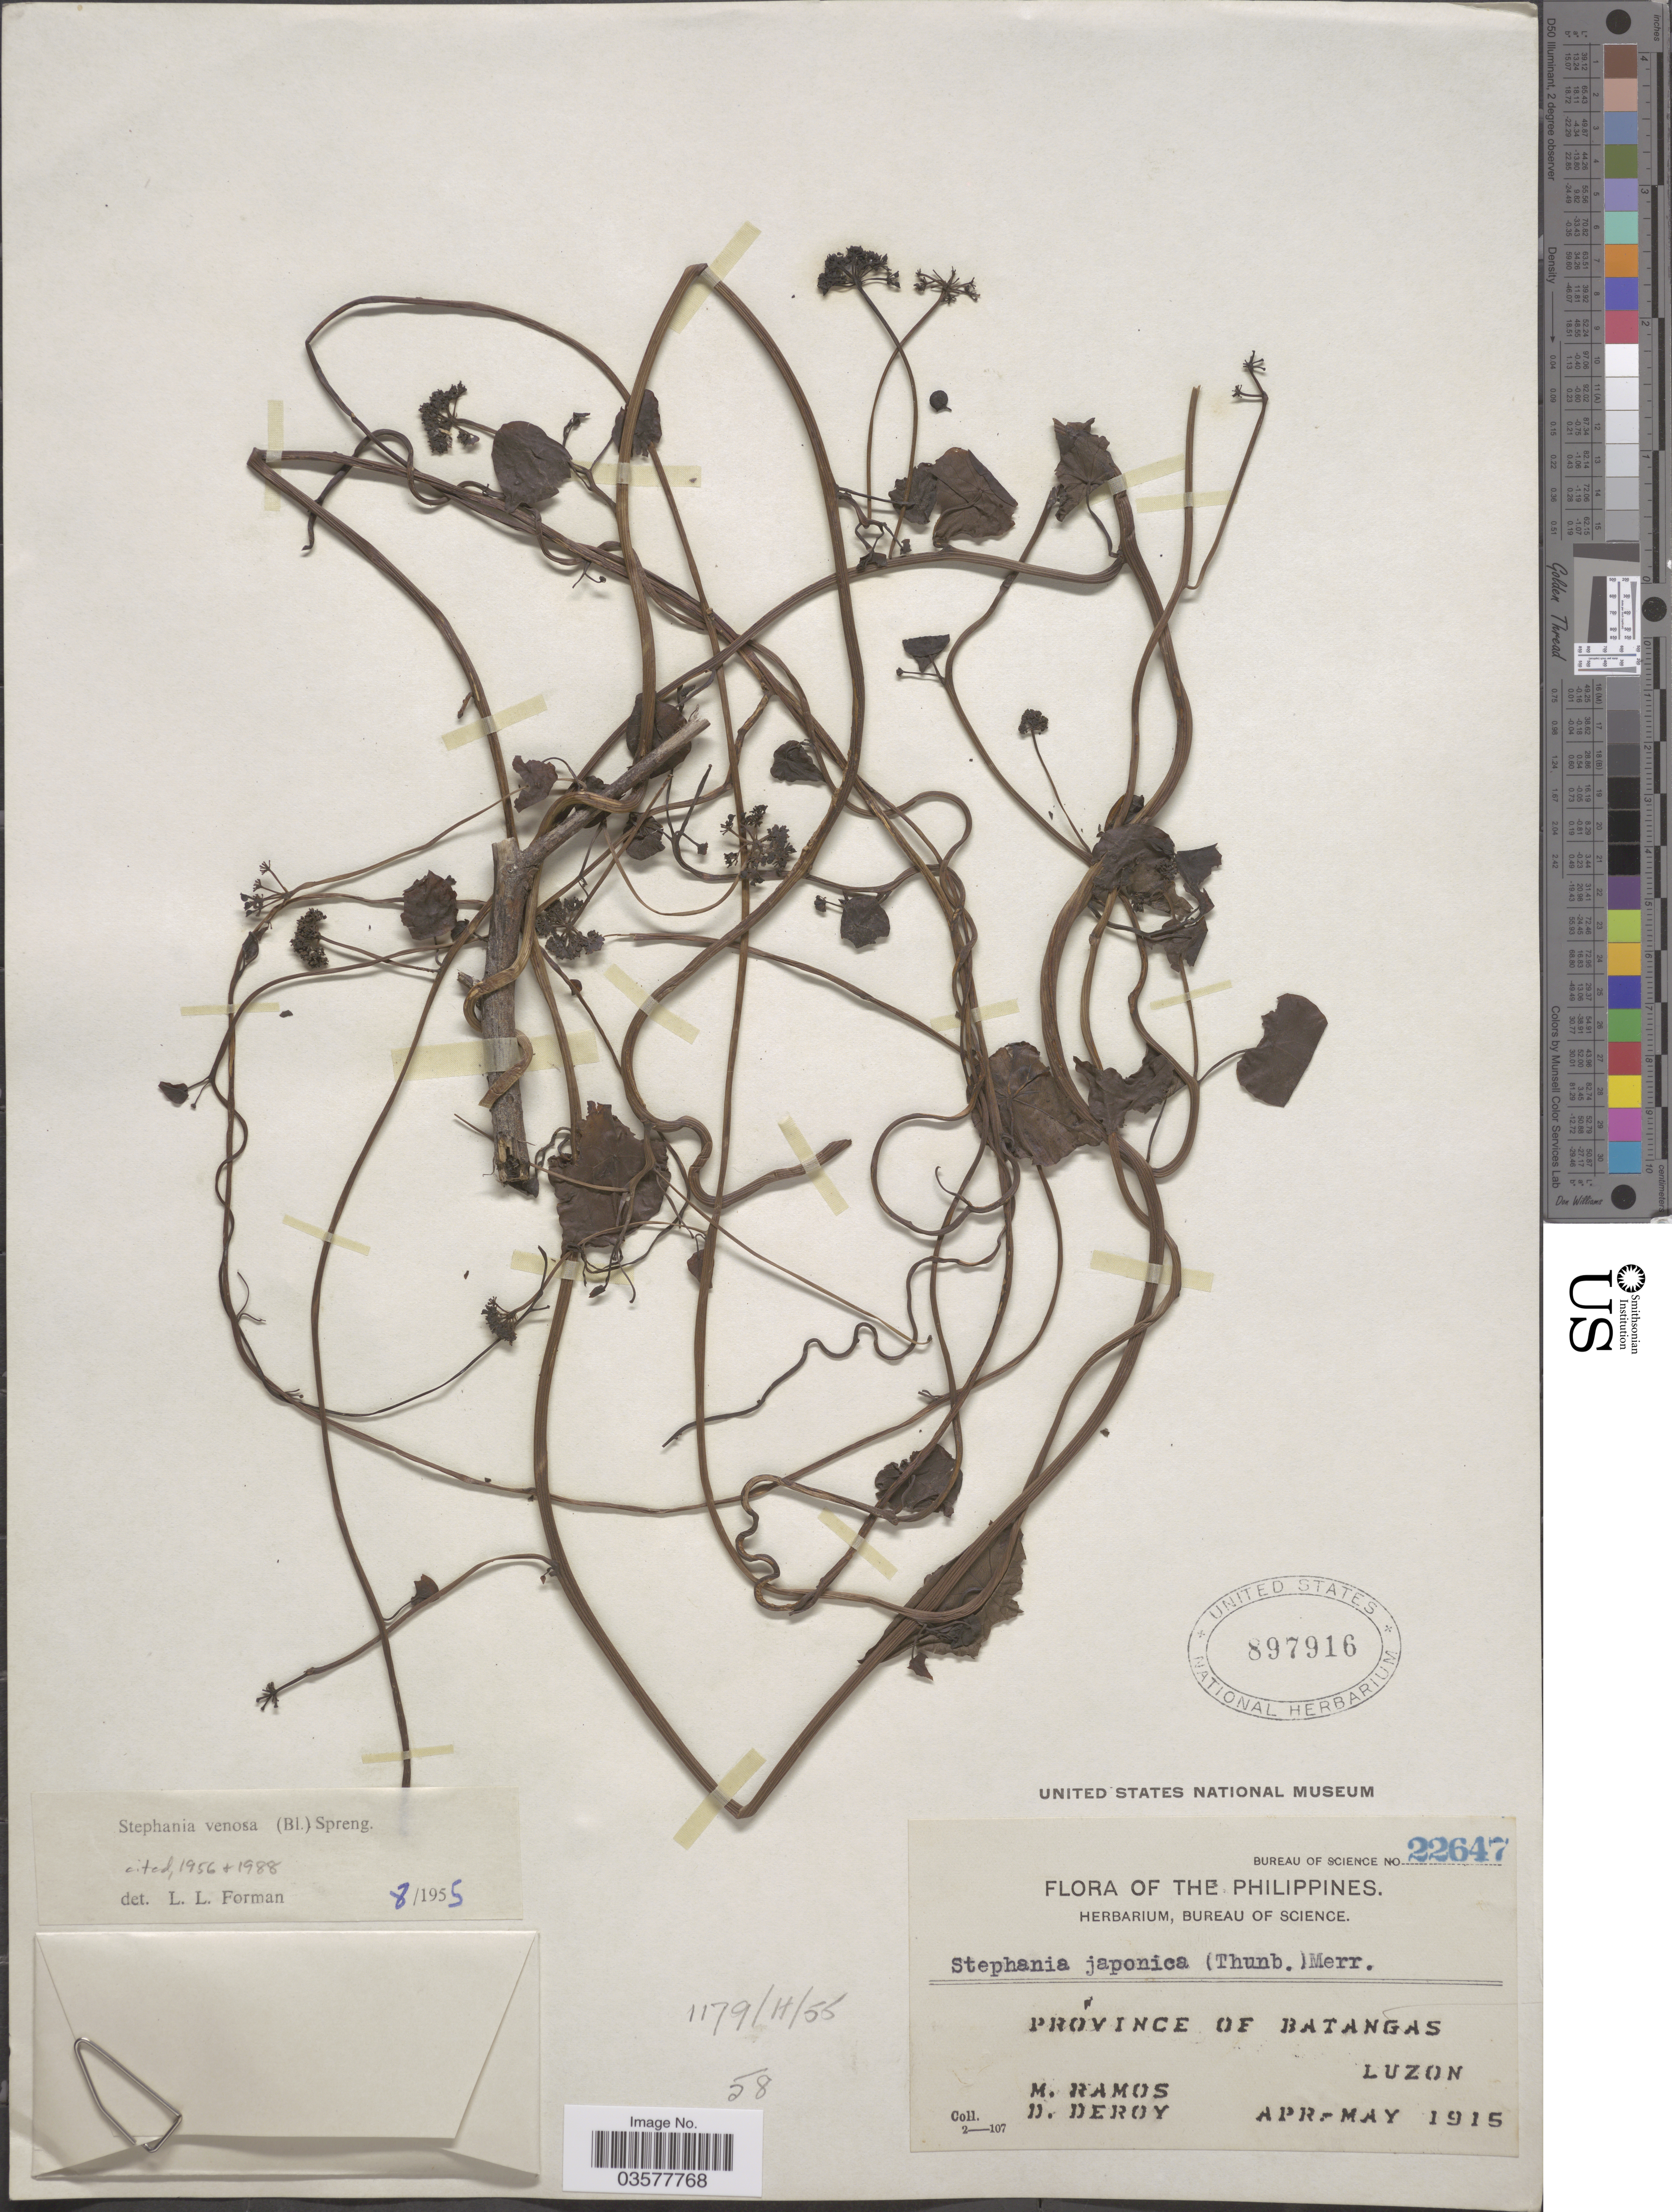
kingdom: Plantae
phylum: Tracheophyta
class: Magnoliopsida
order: Ranunculales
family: Menispermaceae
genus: Stephania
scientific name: Stephania venosa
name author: Spreng.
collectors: M. Ramos & D. Deroy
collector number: Bureau of Science 22647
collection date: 1915-04/1915-05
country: Philippines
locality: Province of Batangas Luzon.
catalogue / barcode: US 897916